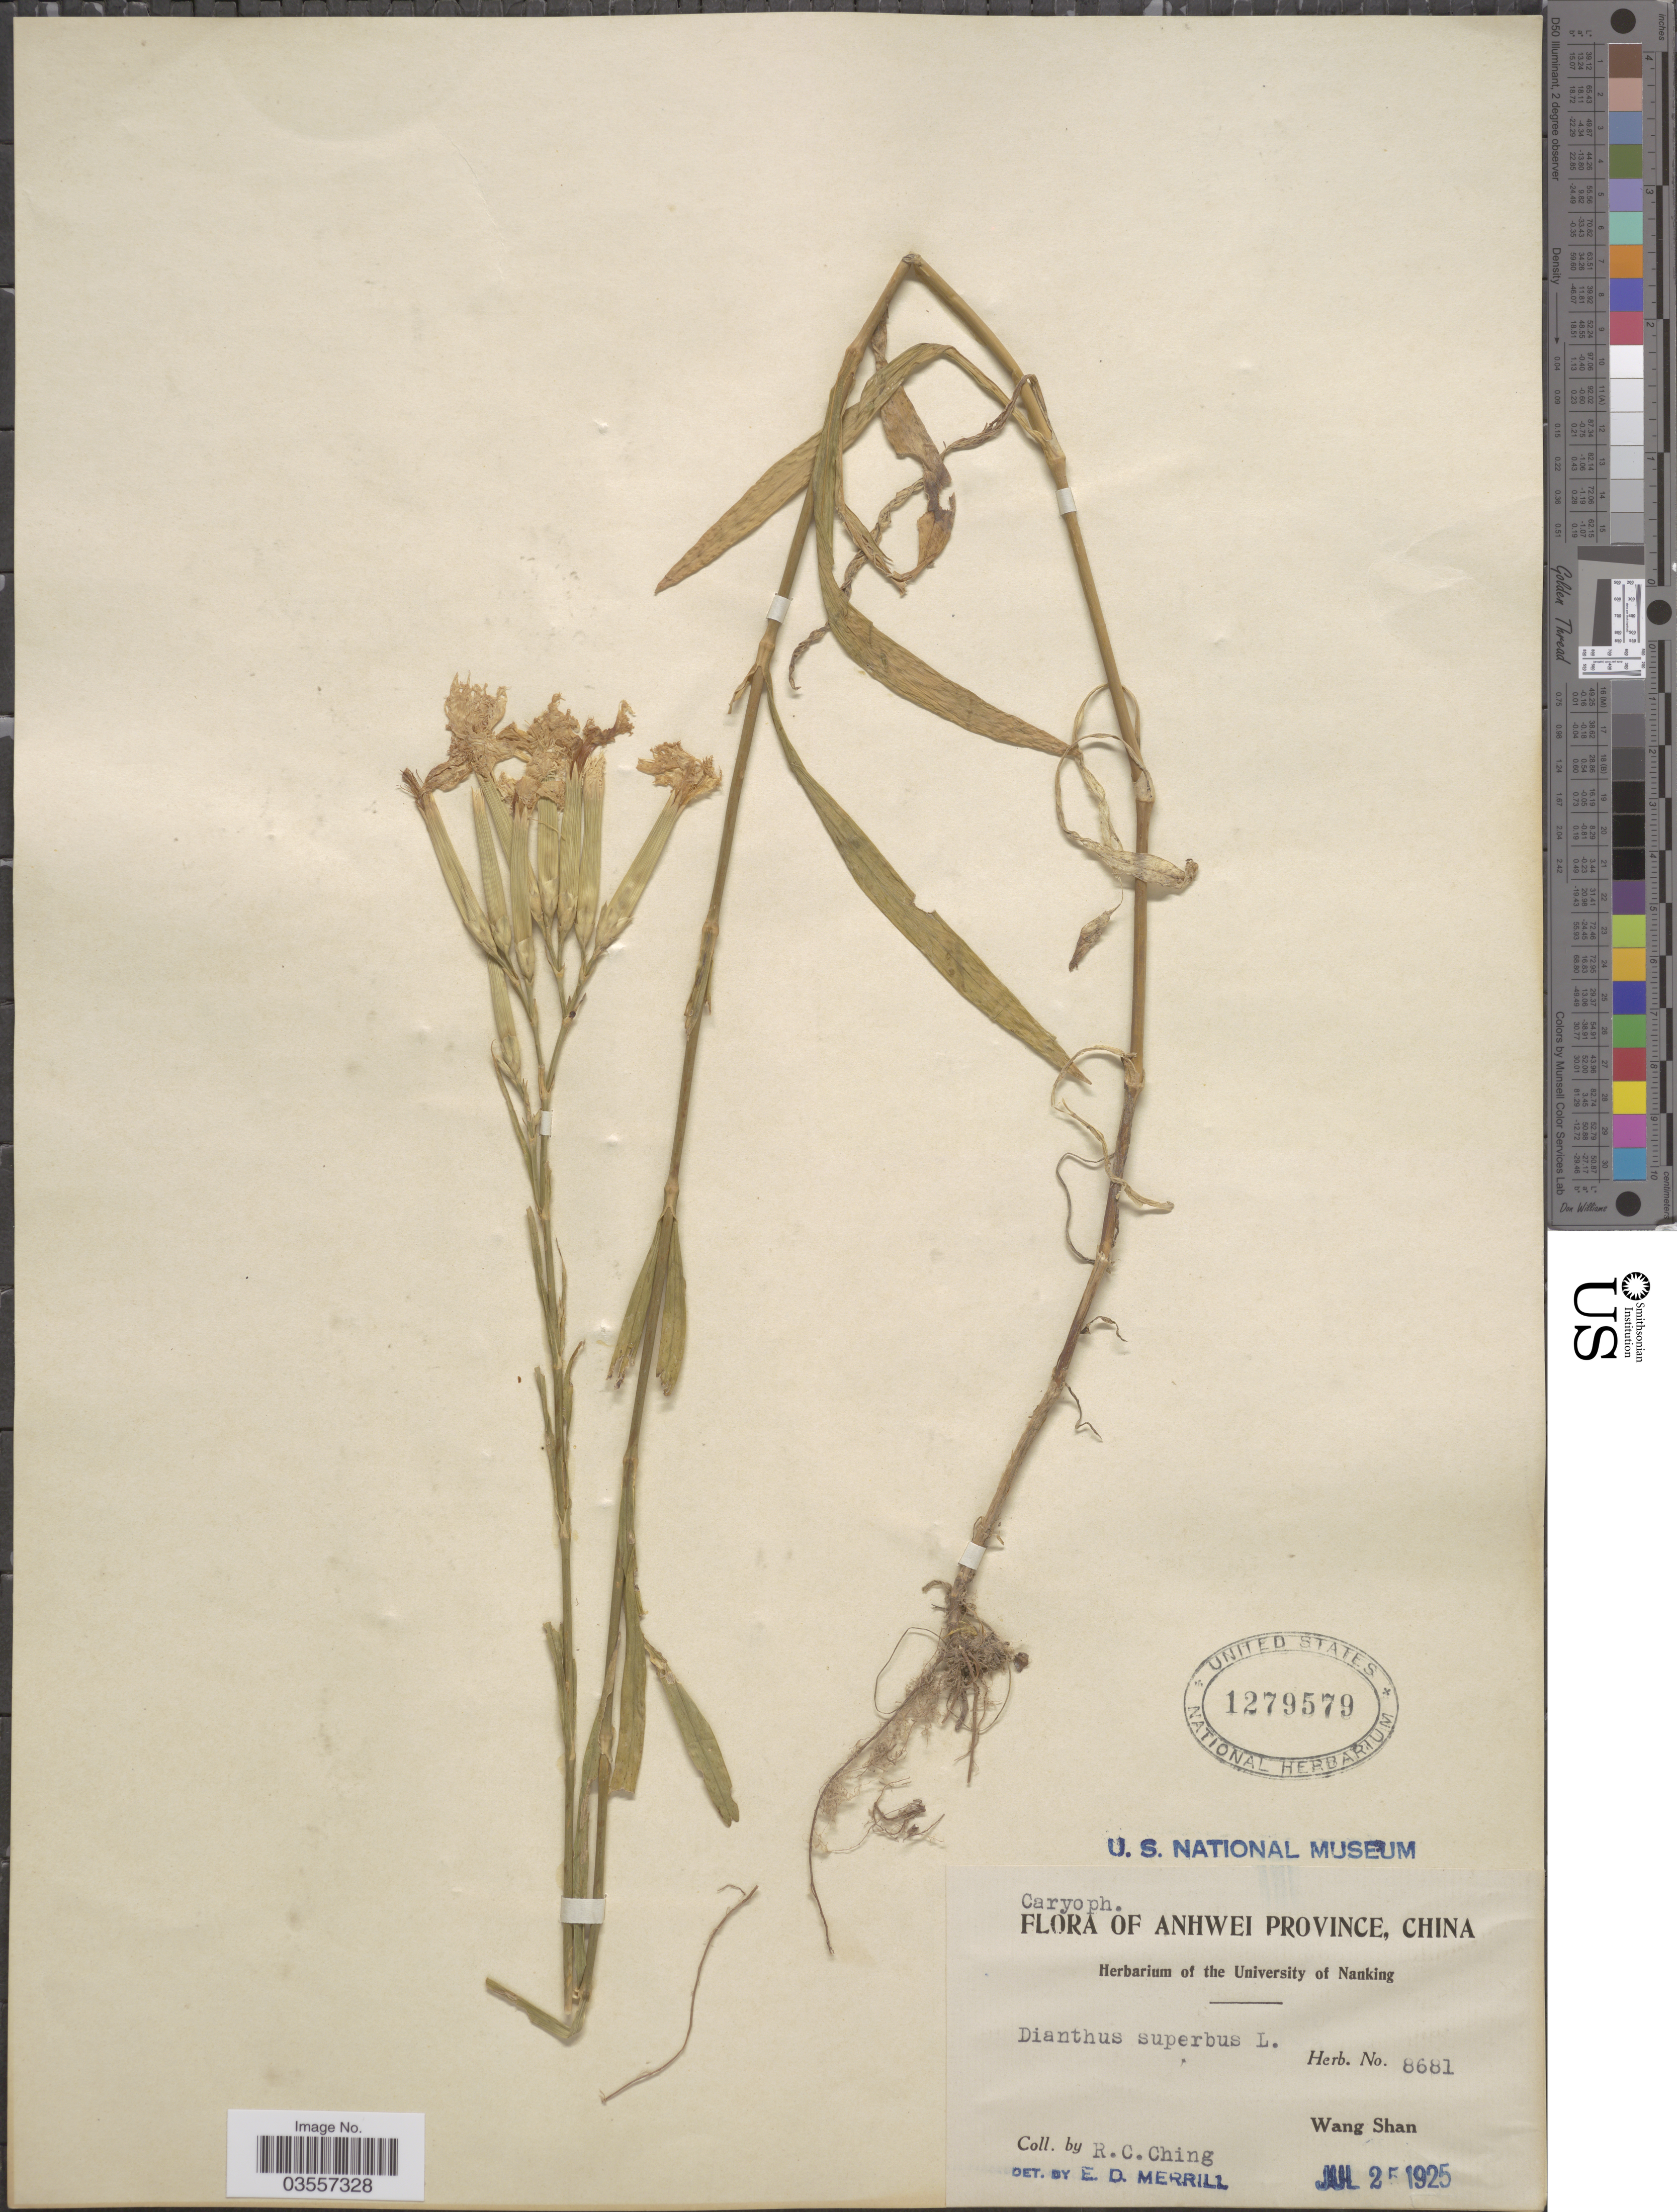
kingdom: Plantae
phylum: Tracheophyta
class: Magnoliopsida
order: Caryophyllales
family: Caryophyllaceae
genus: Dianthus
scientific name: Dianthus superbus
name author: L.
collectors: R. C. Ching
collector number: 8681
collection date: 1925-07-25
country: China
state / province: Anhui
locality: Anhwei Province. Wang Shan.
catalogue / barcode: US 1279579